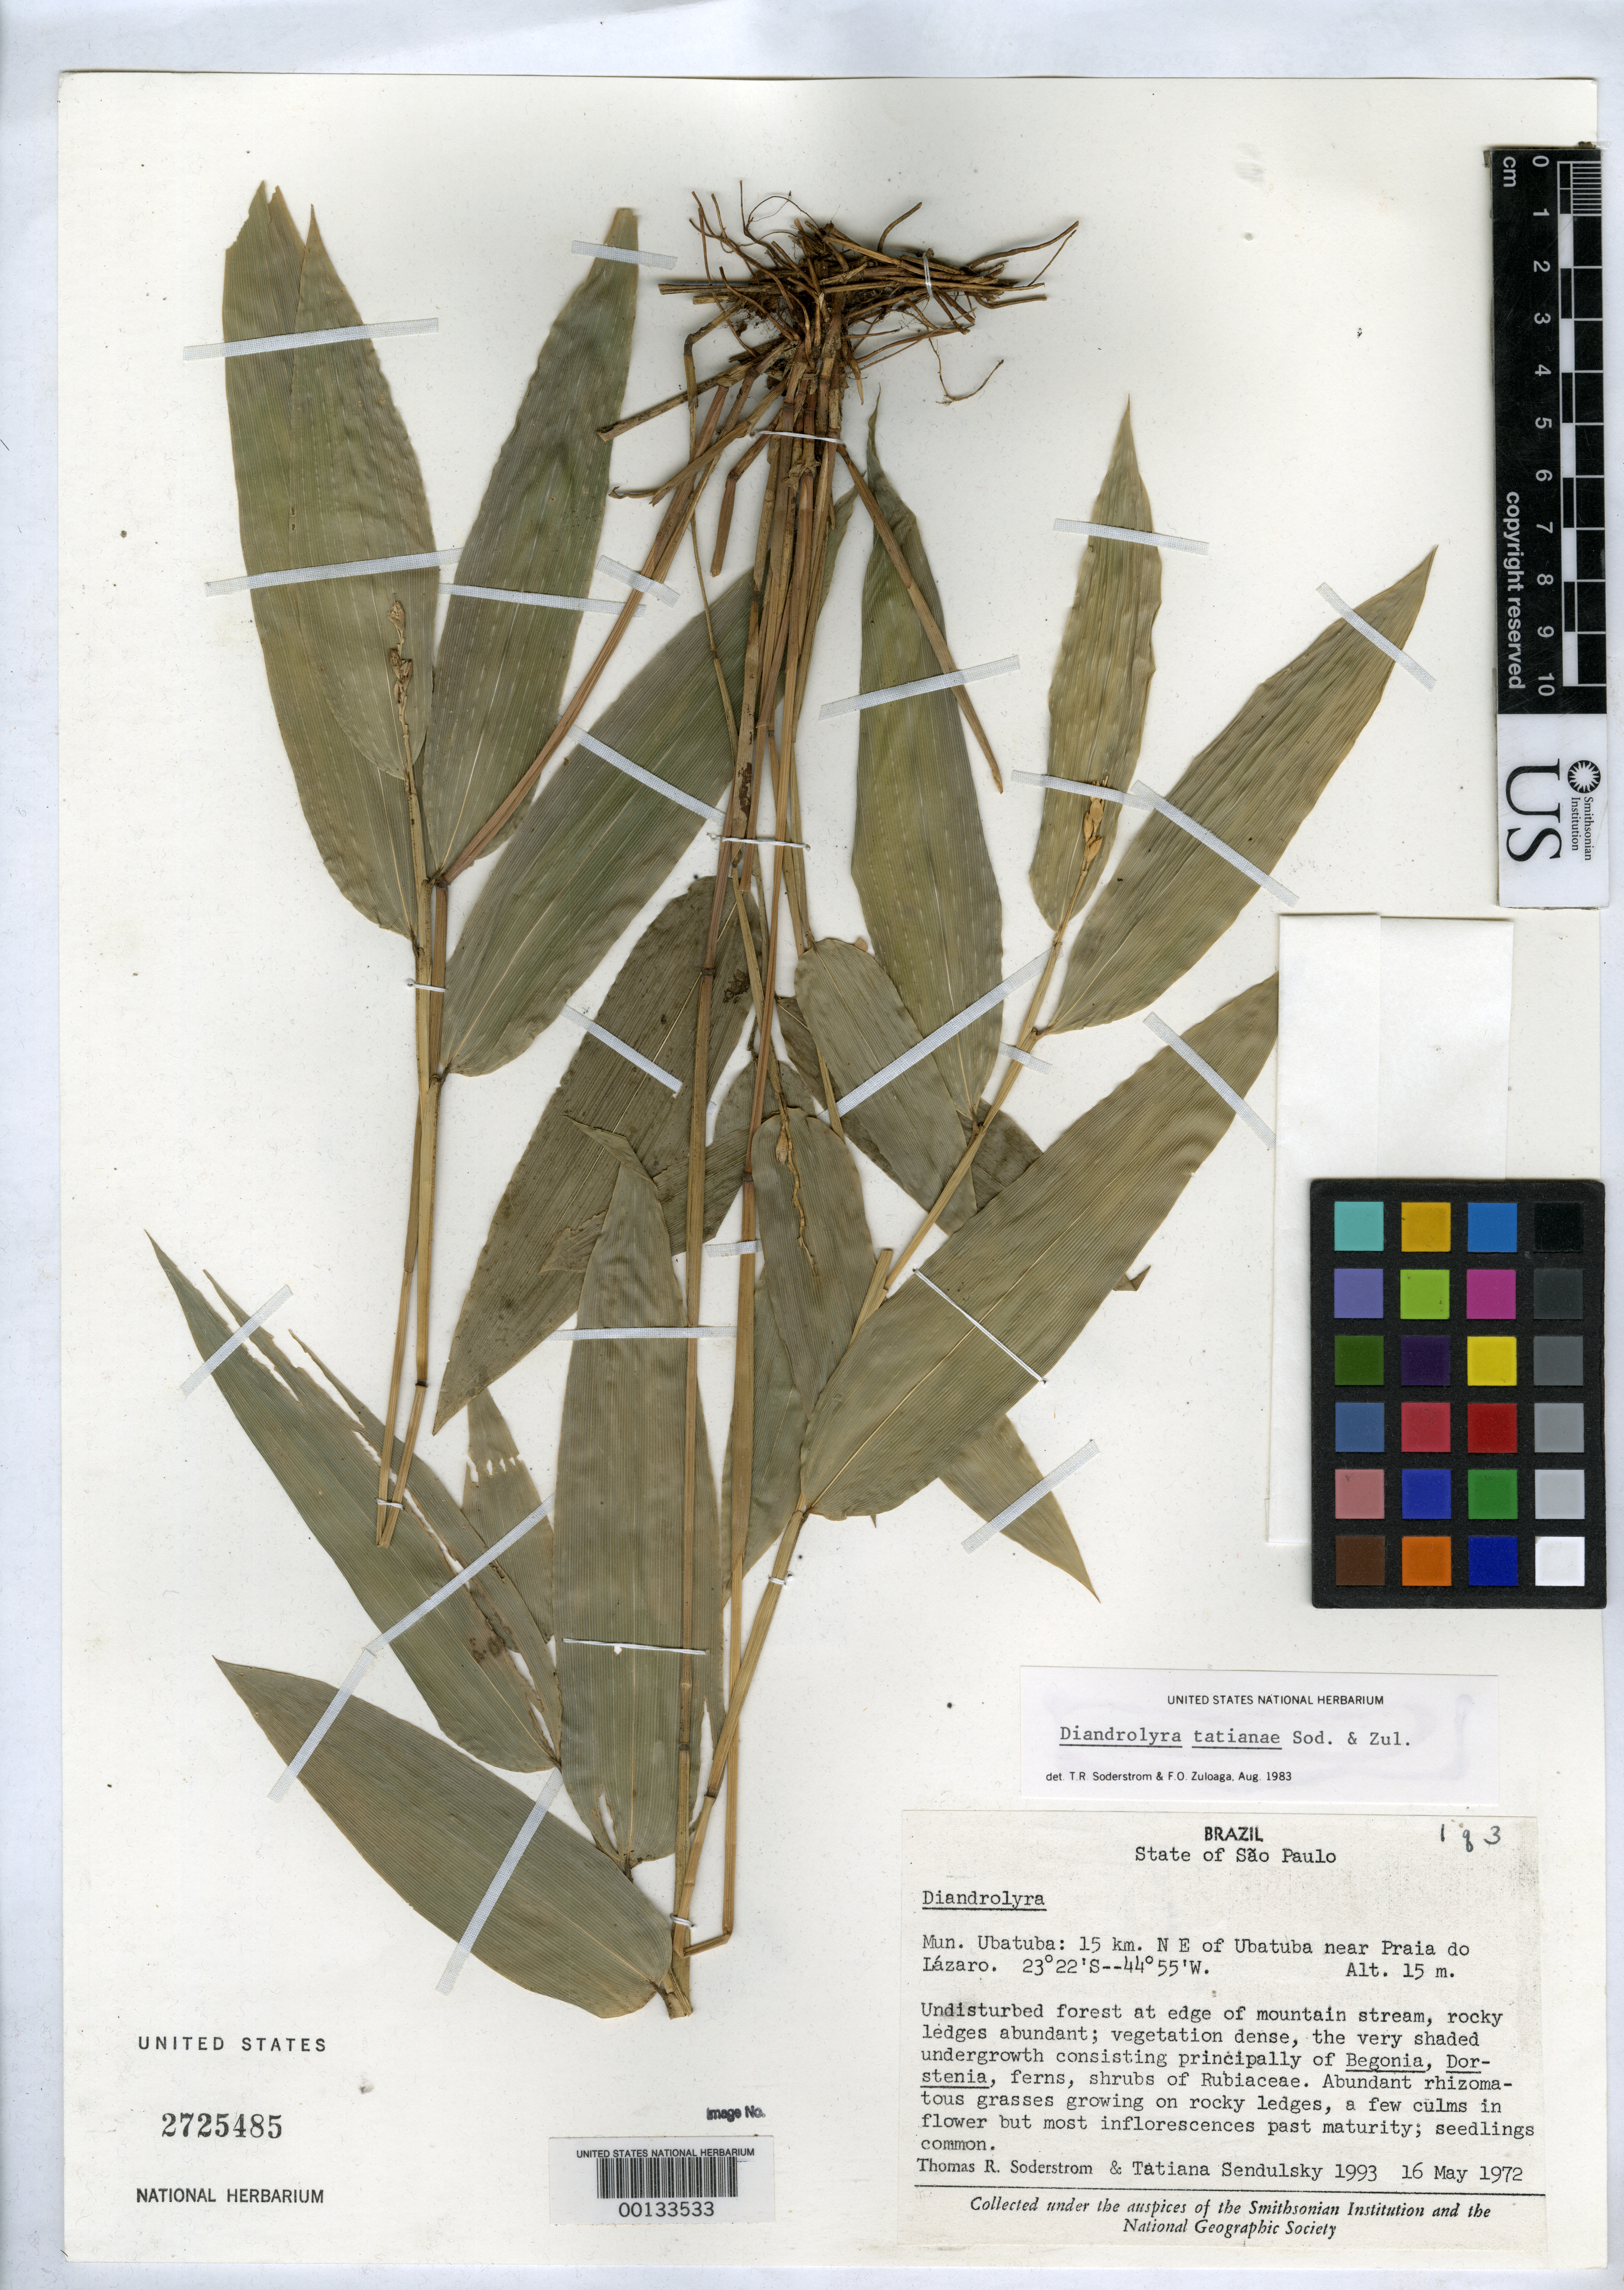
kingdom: Plantae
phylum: Tracheophyta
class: Liliopsida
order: Poales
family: Poaceae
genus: Diandrolyra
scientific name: Diandrolyra tatianae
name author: Soderstr. & Zuloaga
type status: Isotype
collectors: T. R. Soderstrom & T. Sendulsky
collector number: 1993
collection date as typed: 16 May 1972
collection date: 1972-05-16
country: Brazil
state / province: São Paulo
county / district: Ubatuba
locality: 15 km NE of Ubatuba near Praia do Lazaro.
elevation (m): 15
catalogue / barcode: US 2725485